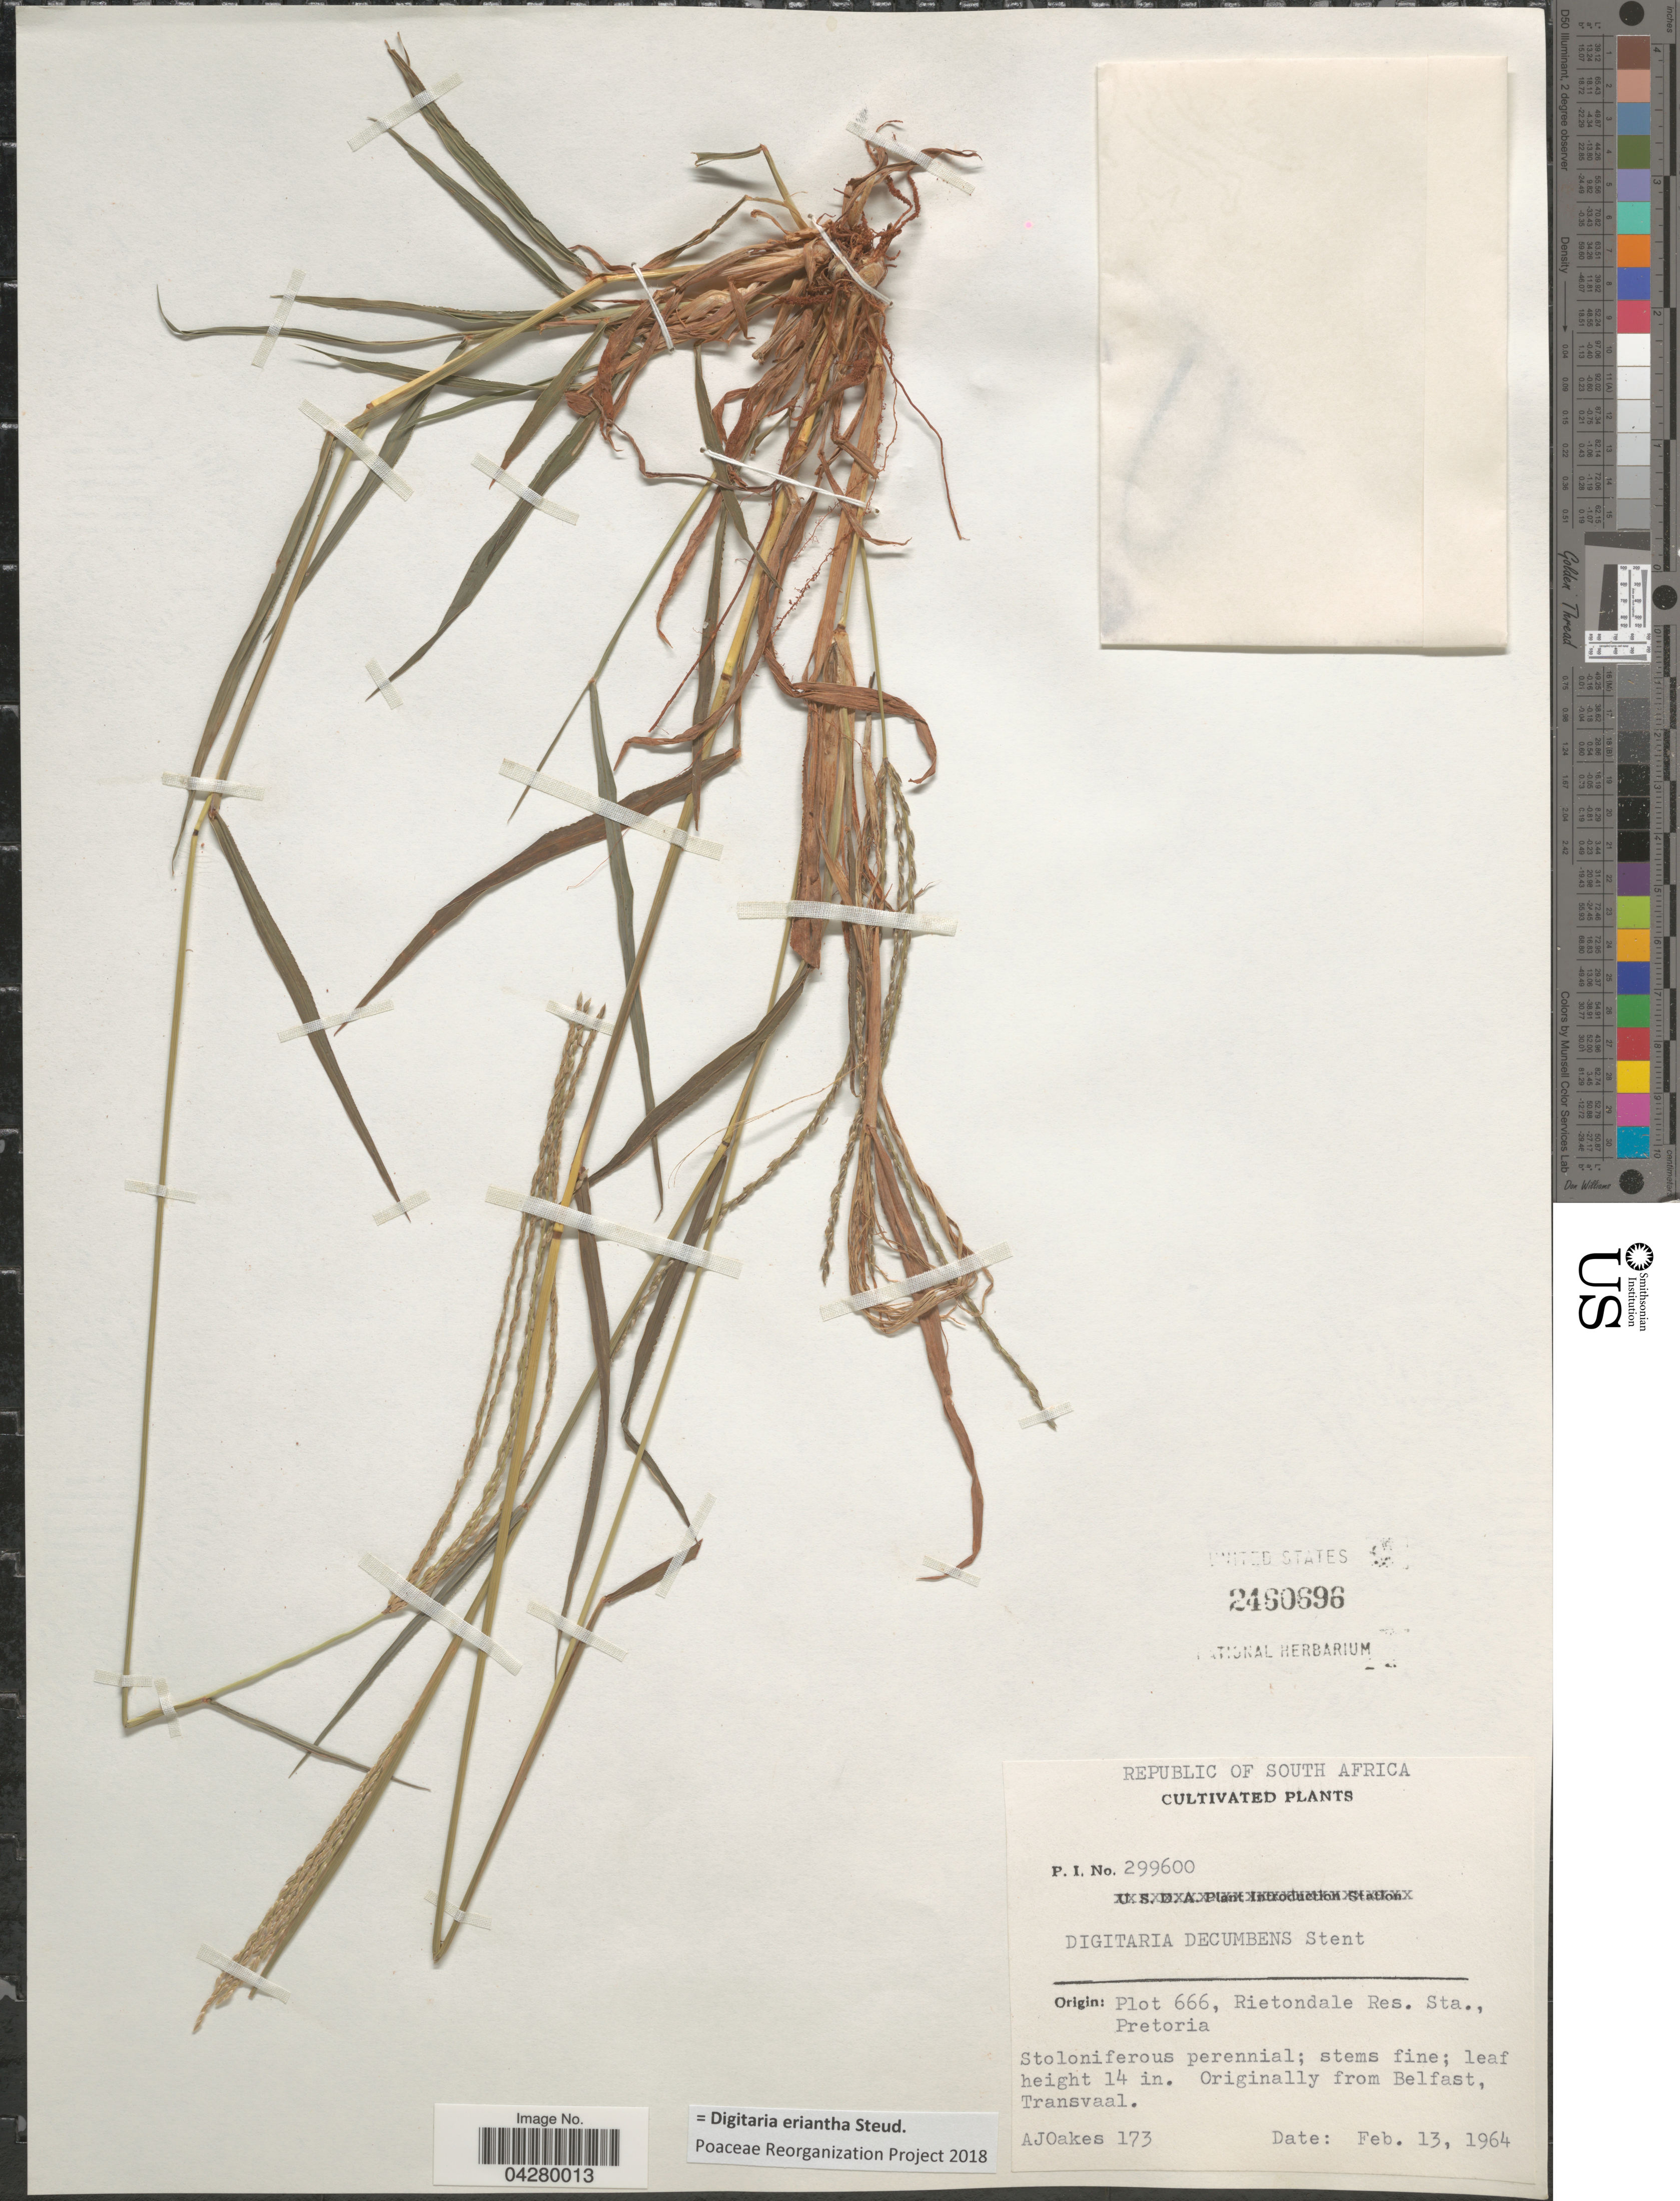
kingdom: Plantae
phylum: Tracheophyta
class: Liliopsida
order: Poales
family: Poaceae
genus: Digitaria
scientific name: Digitaria eriantha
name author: Steud.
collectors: A. Oakes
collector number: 173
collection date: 1964-02-13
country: South Africa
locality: Republic of South Africa.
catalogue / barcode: US 2460696